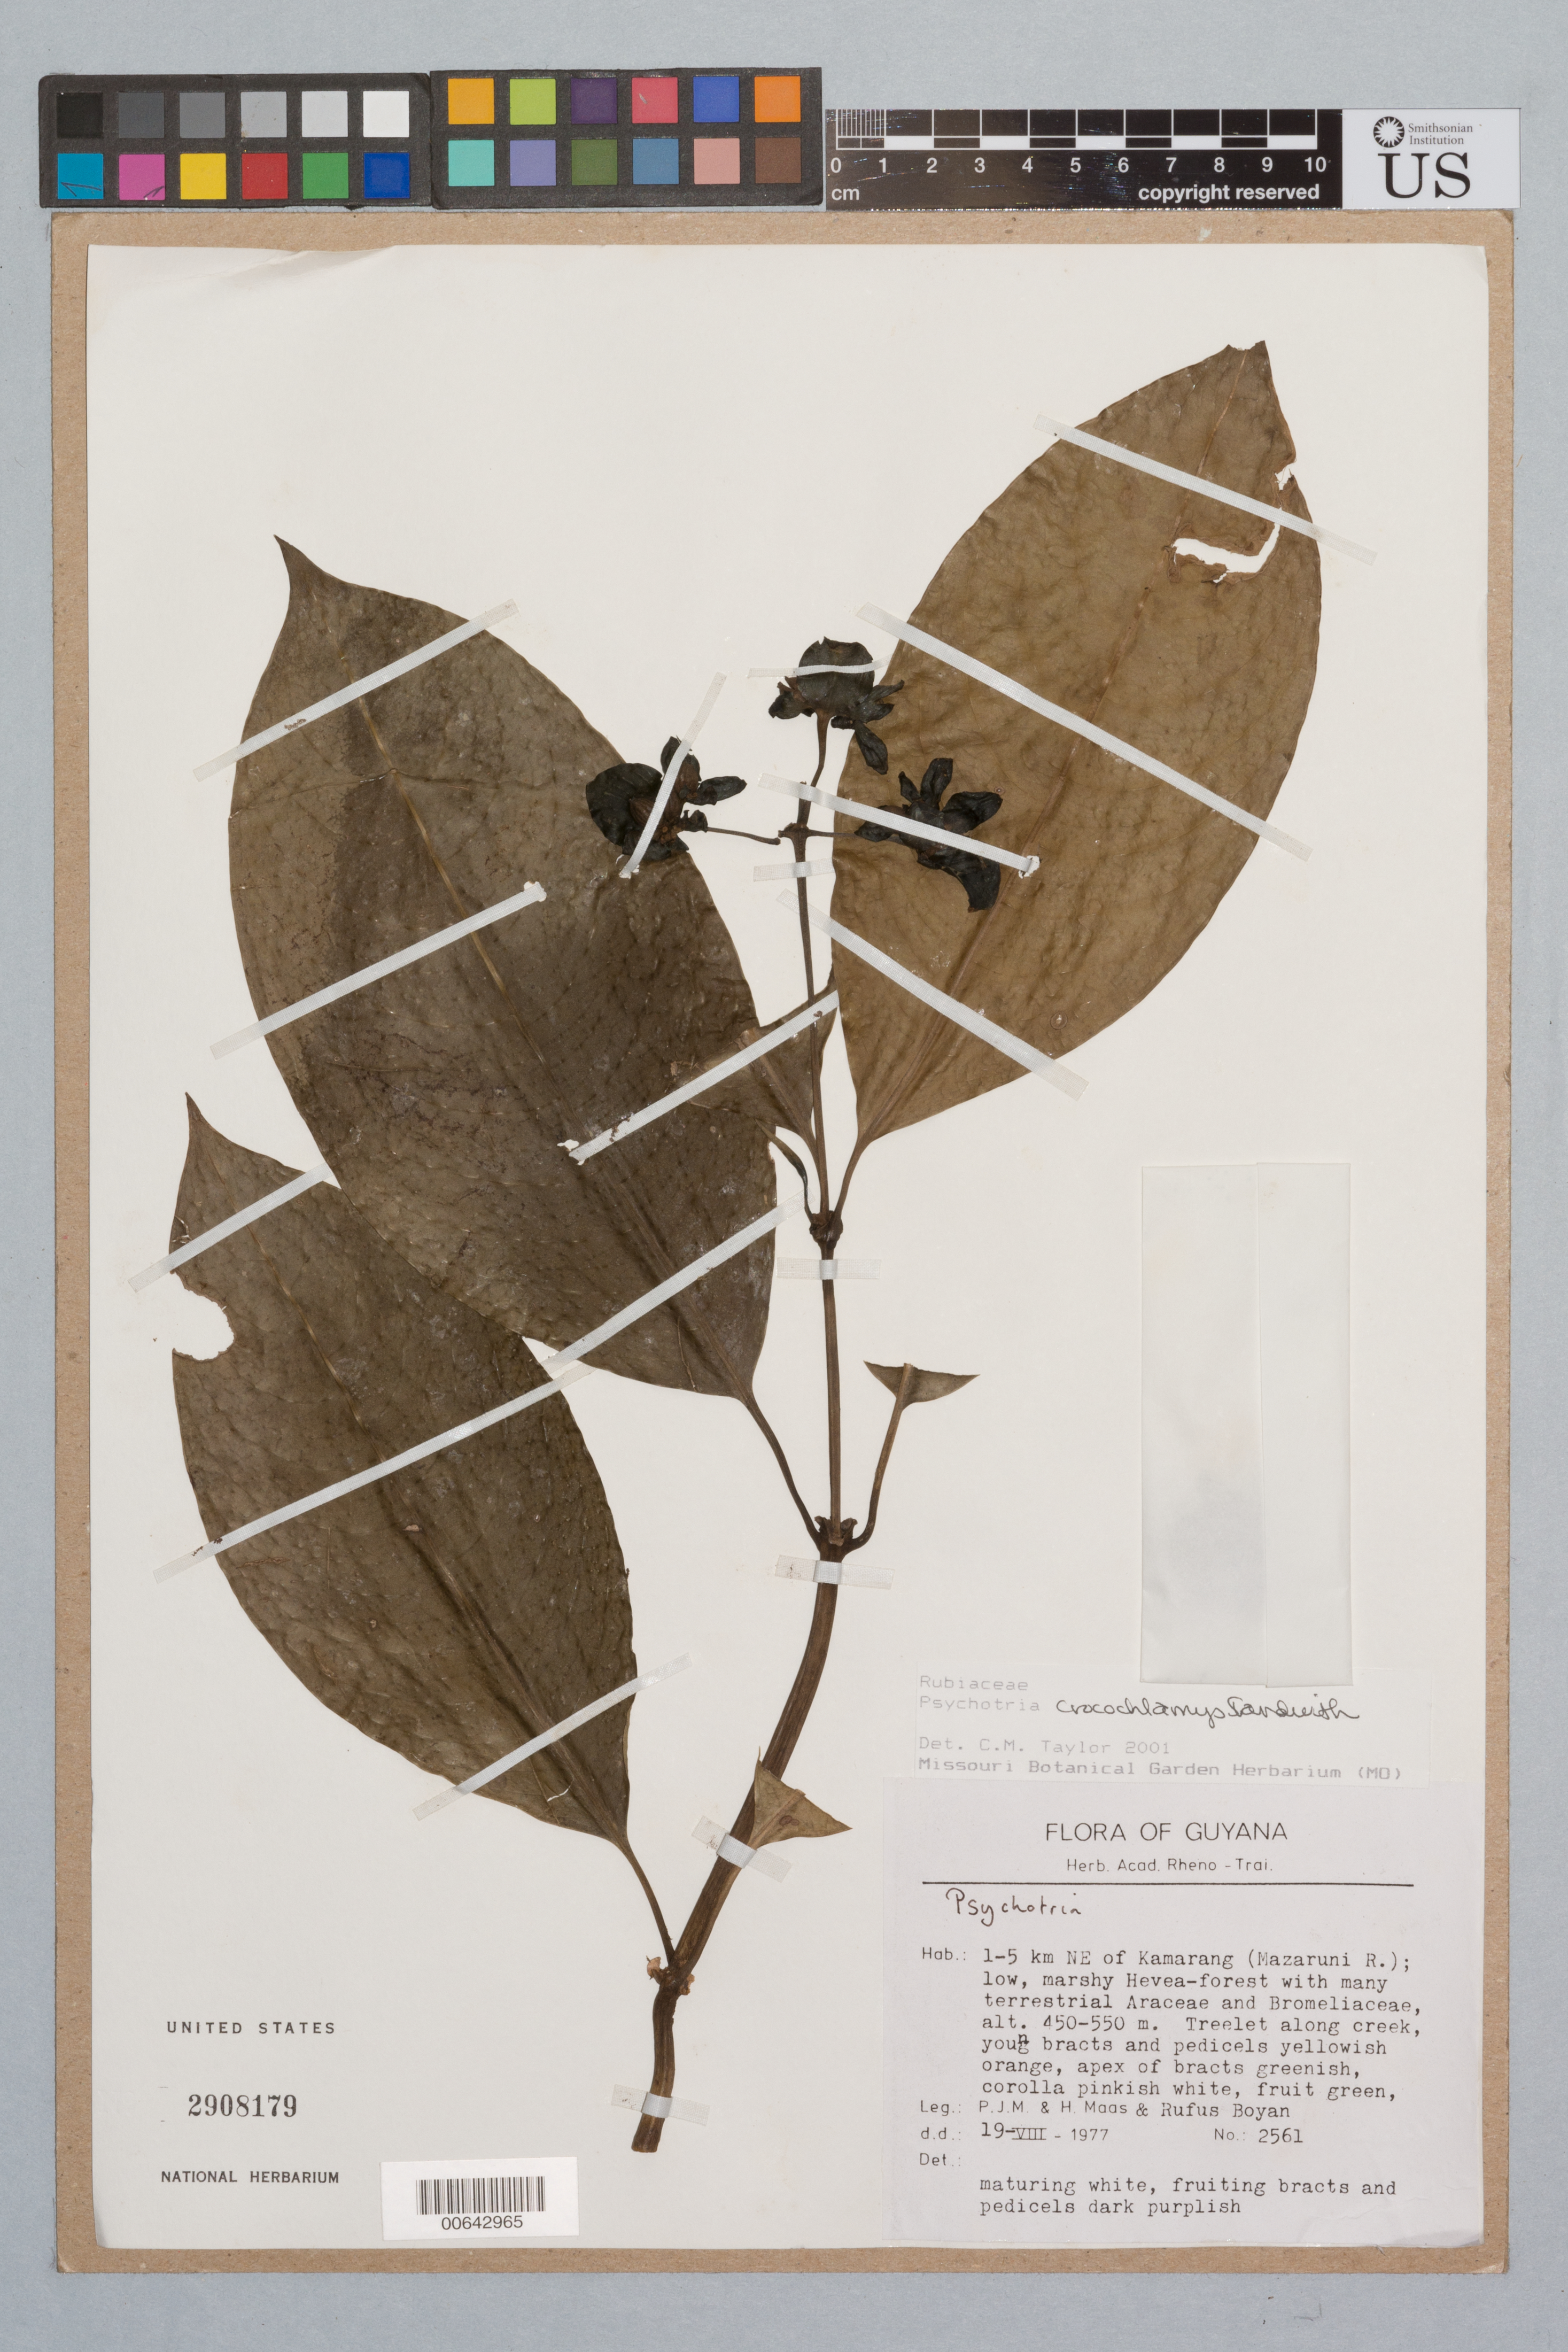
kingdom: Plantae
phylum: Tracheophyta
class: Magnoliopsida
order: Gentianales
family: Rubiaceae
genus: Palicourea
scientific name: Palicourea crocochlamys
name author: (Sandw.) Delprete & J.H. Kirkbr.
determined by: Kirkbride, J. H., Jr.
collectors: P. Maas, H. Maas & R. Boyan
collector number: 2561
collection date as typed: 19-Aug-77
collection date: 1977-08-19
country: Guyana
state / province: Cuyuni-Mazaruni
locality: Kamarang, 1-5 km NE (Mazaruni R.)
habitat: Low marshy Hevea-forest with many terrestrial Araceae and Bromeliaceae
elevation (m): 450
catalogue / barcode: US 2908179